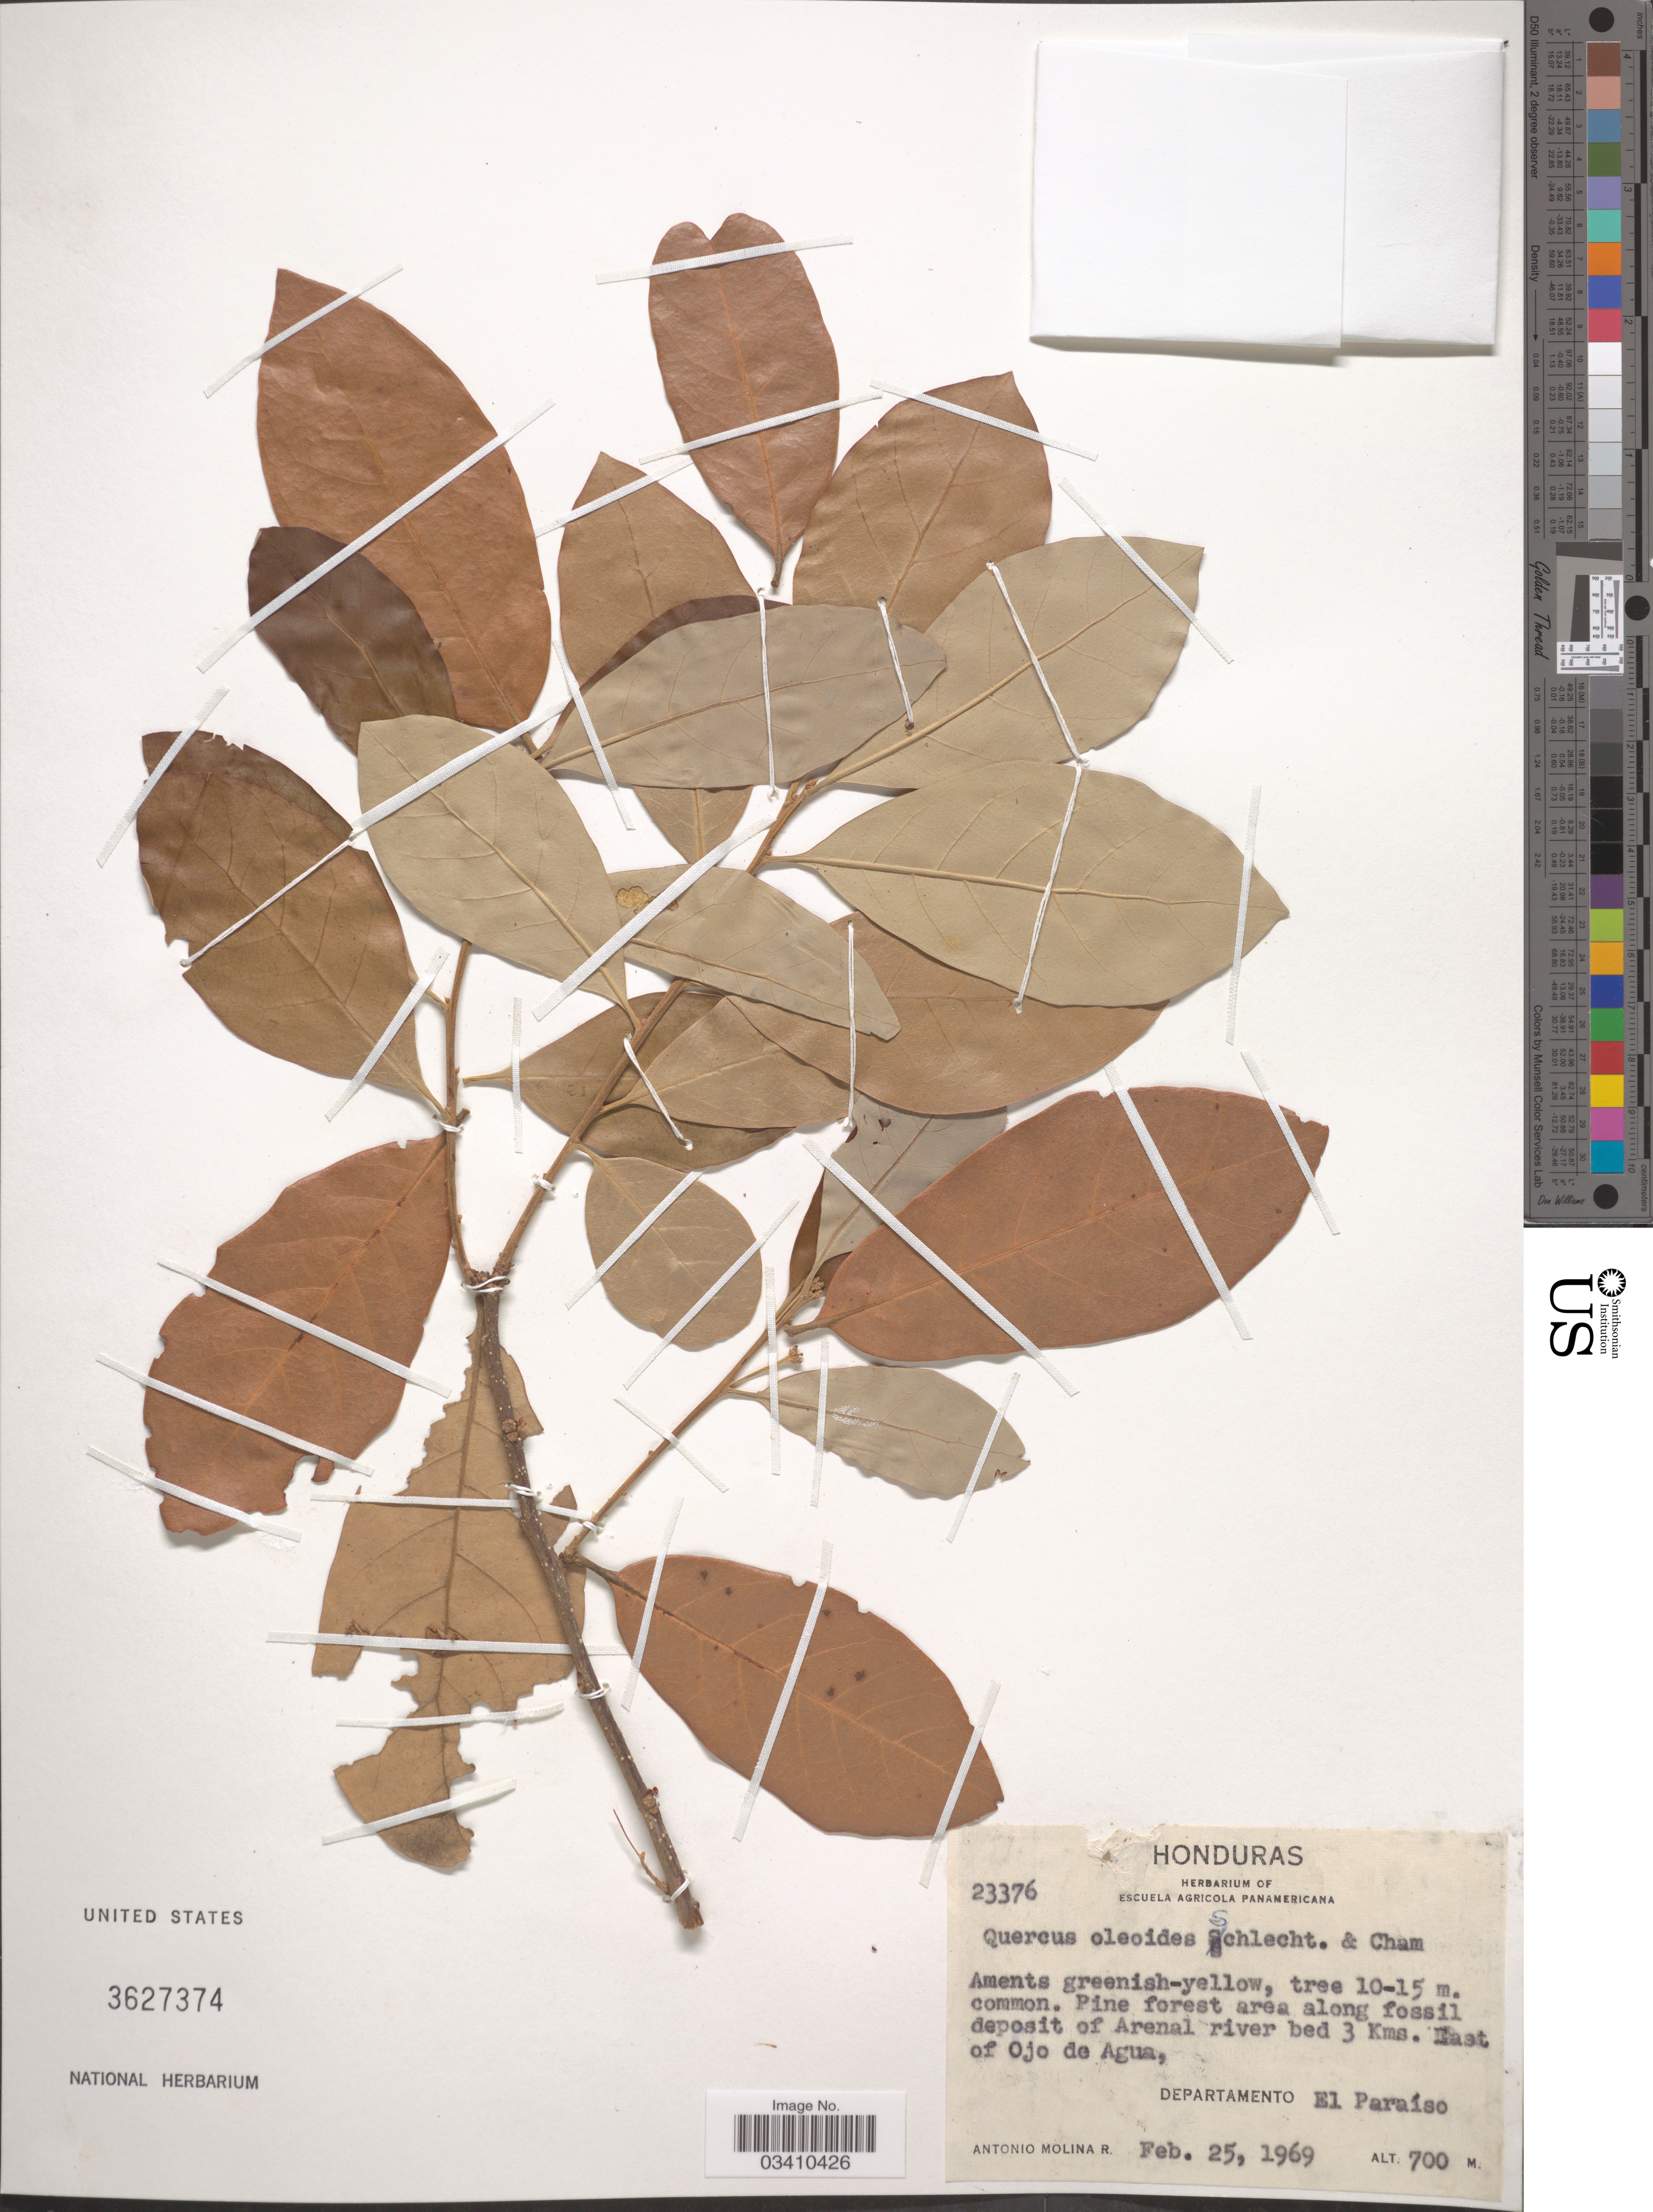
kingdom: Plantae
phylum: Tracheophyta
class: Magnoliopsida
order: Fagales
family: Fagaceae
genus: Quercus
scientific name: Quercus oleoides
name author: Schltdl. & Cham.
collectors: A. Molina R.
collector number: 23376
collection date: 1969-02-25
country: Honduras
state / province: El Paraíso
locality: Pine forest area along fossil deposit of Arenal river bed 3 Kms. East of Ojo de Agua, Departamento El Paraíso.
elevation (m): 700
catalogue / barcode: US 3627374